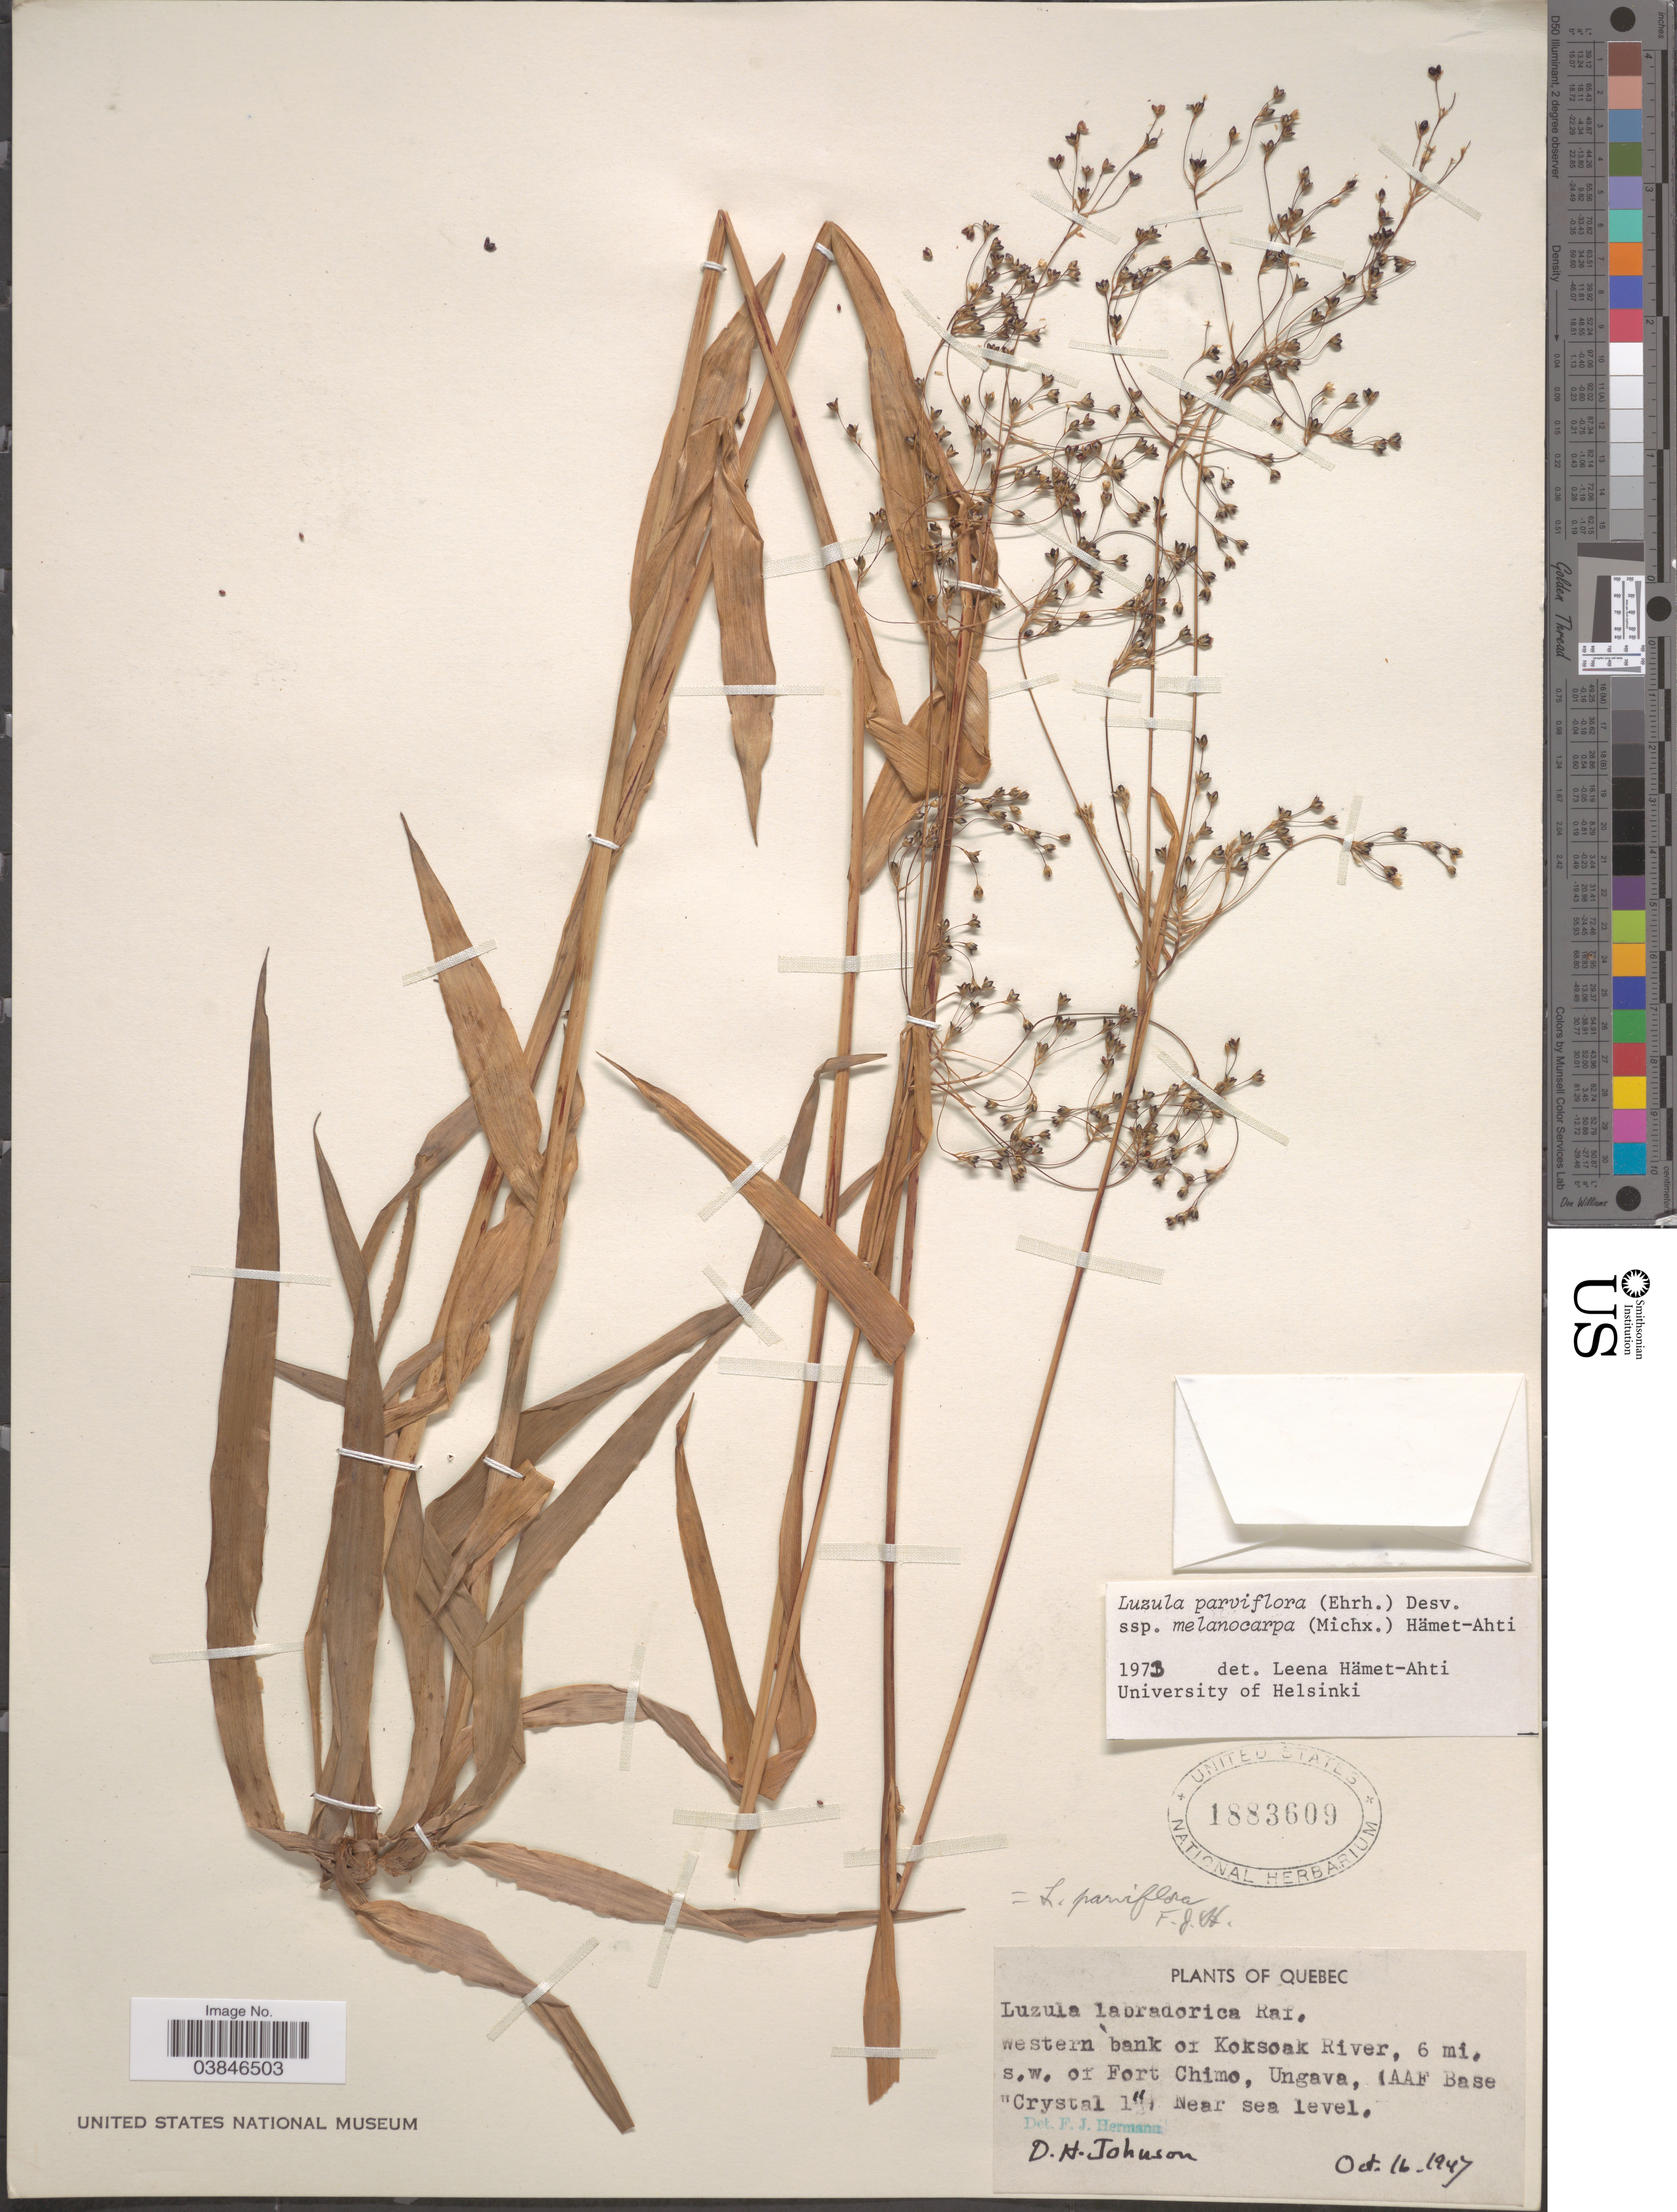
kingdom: Plantae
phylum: Tracheophyta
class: Liliopsida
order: Poales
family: Juncaceae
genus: Luzula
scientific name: Luzula parviflora subsp. melanocarpa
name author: Desv.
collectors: D.H. Johnson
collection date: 1947-10-16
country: Canada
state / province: Quebec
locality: Western bank of Koksoak River, 6 mi. s.w. of Fort Chimo, Ungava, (AAF Base 'Crystal 1').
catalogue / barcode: US 1883609